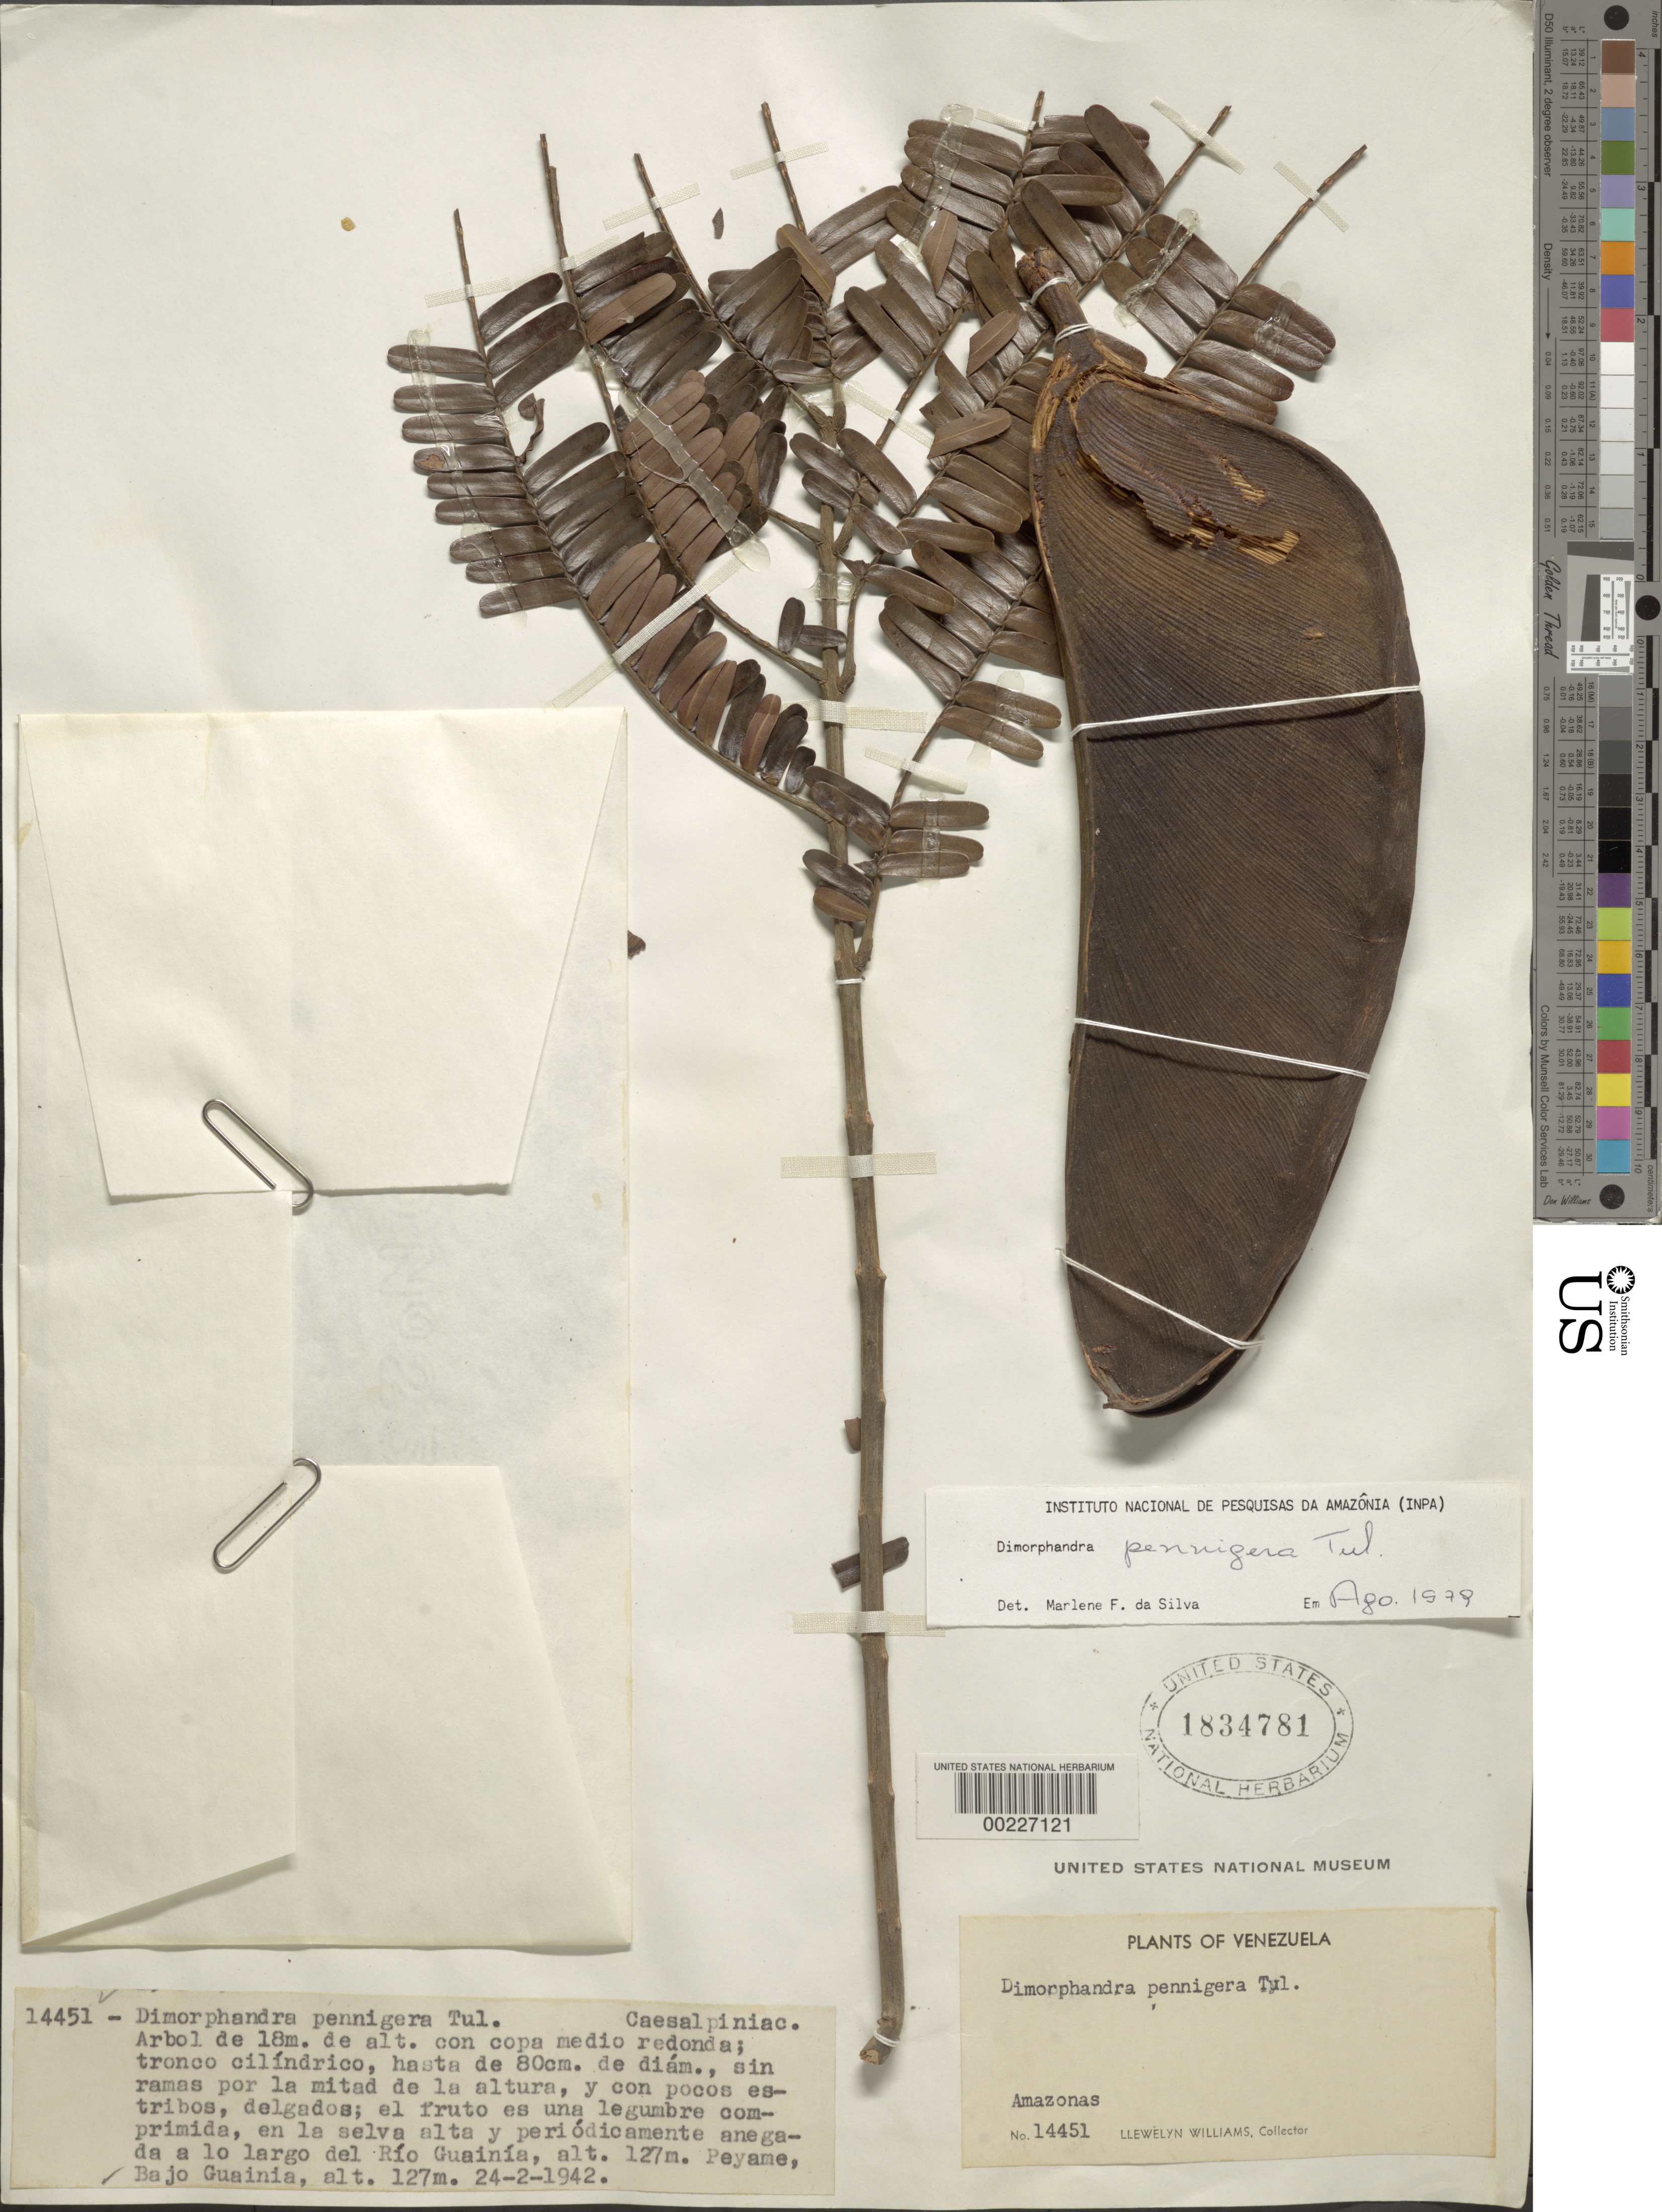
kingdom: Plantae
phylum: Tracheophyta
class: Magnoliopsida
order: Fabales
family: Fabaceae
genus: Dimorphandra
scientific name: Dimorphandra pennigera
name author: Tul.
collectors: Ll. Williams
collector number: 14451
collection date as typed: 24 Feb 1942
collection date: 1942-02-24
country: Venezuela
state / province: Amazonas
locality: Peyame, bajo guainia, rio guainia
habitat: Tall forest and periodic flooding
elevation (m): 127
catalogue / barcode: US 1834781